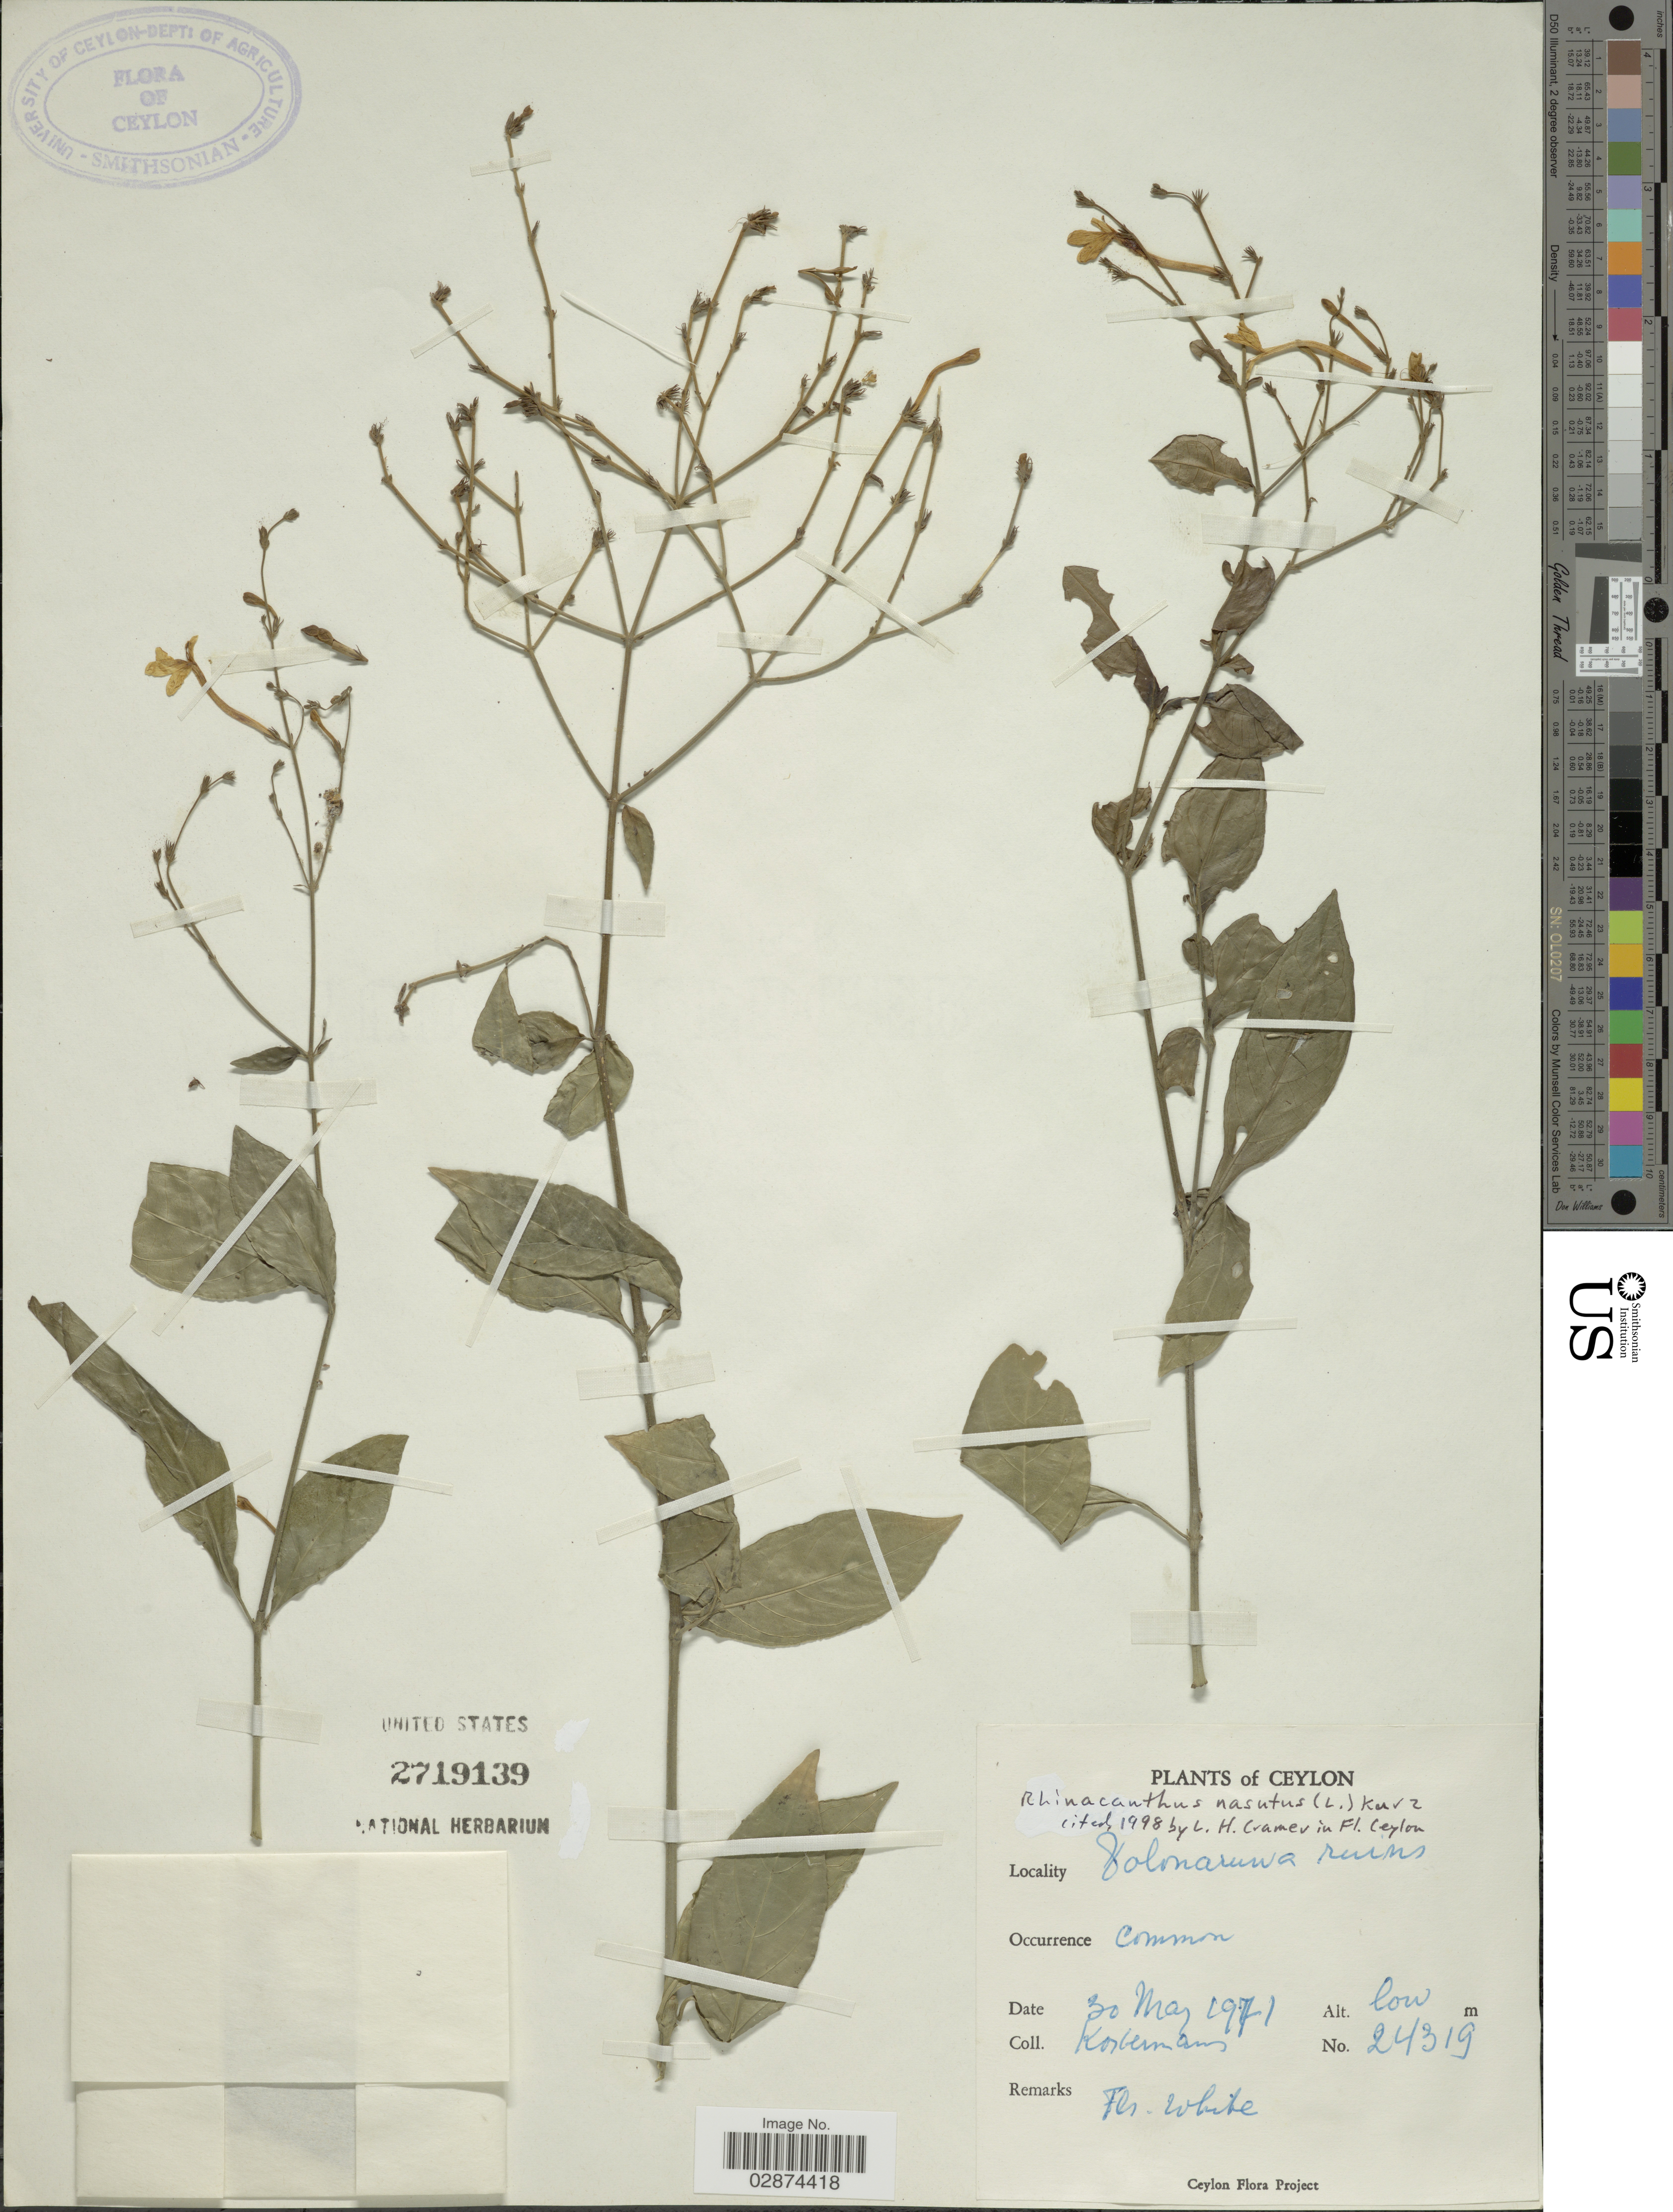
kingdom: Plantae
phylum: Tracheophyta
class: Magnoliopsida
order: Lamiales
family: Acanthaceae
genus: Rhinacanthus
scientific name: Rhinacanthus nasutus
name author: (L.) Kurz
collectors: Kostermans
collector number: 24319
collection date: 1971-05-30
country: Sri Lanka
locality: Ceylon. Polonaruwa ruins.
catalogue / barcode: US 2719139